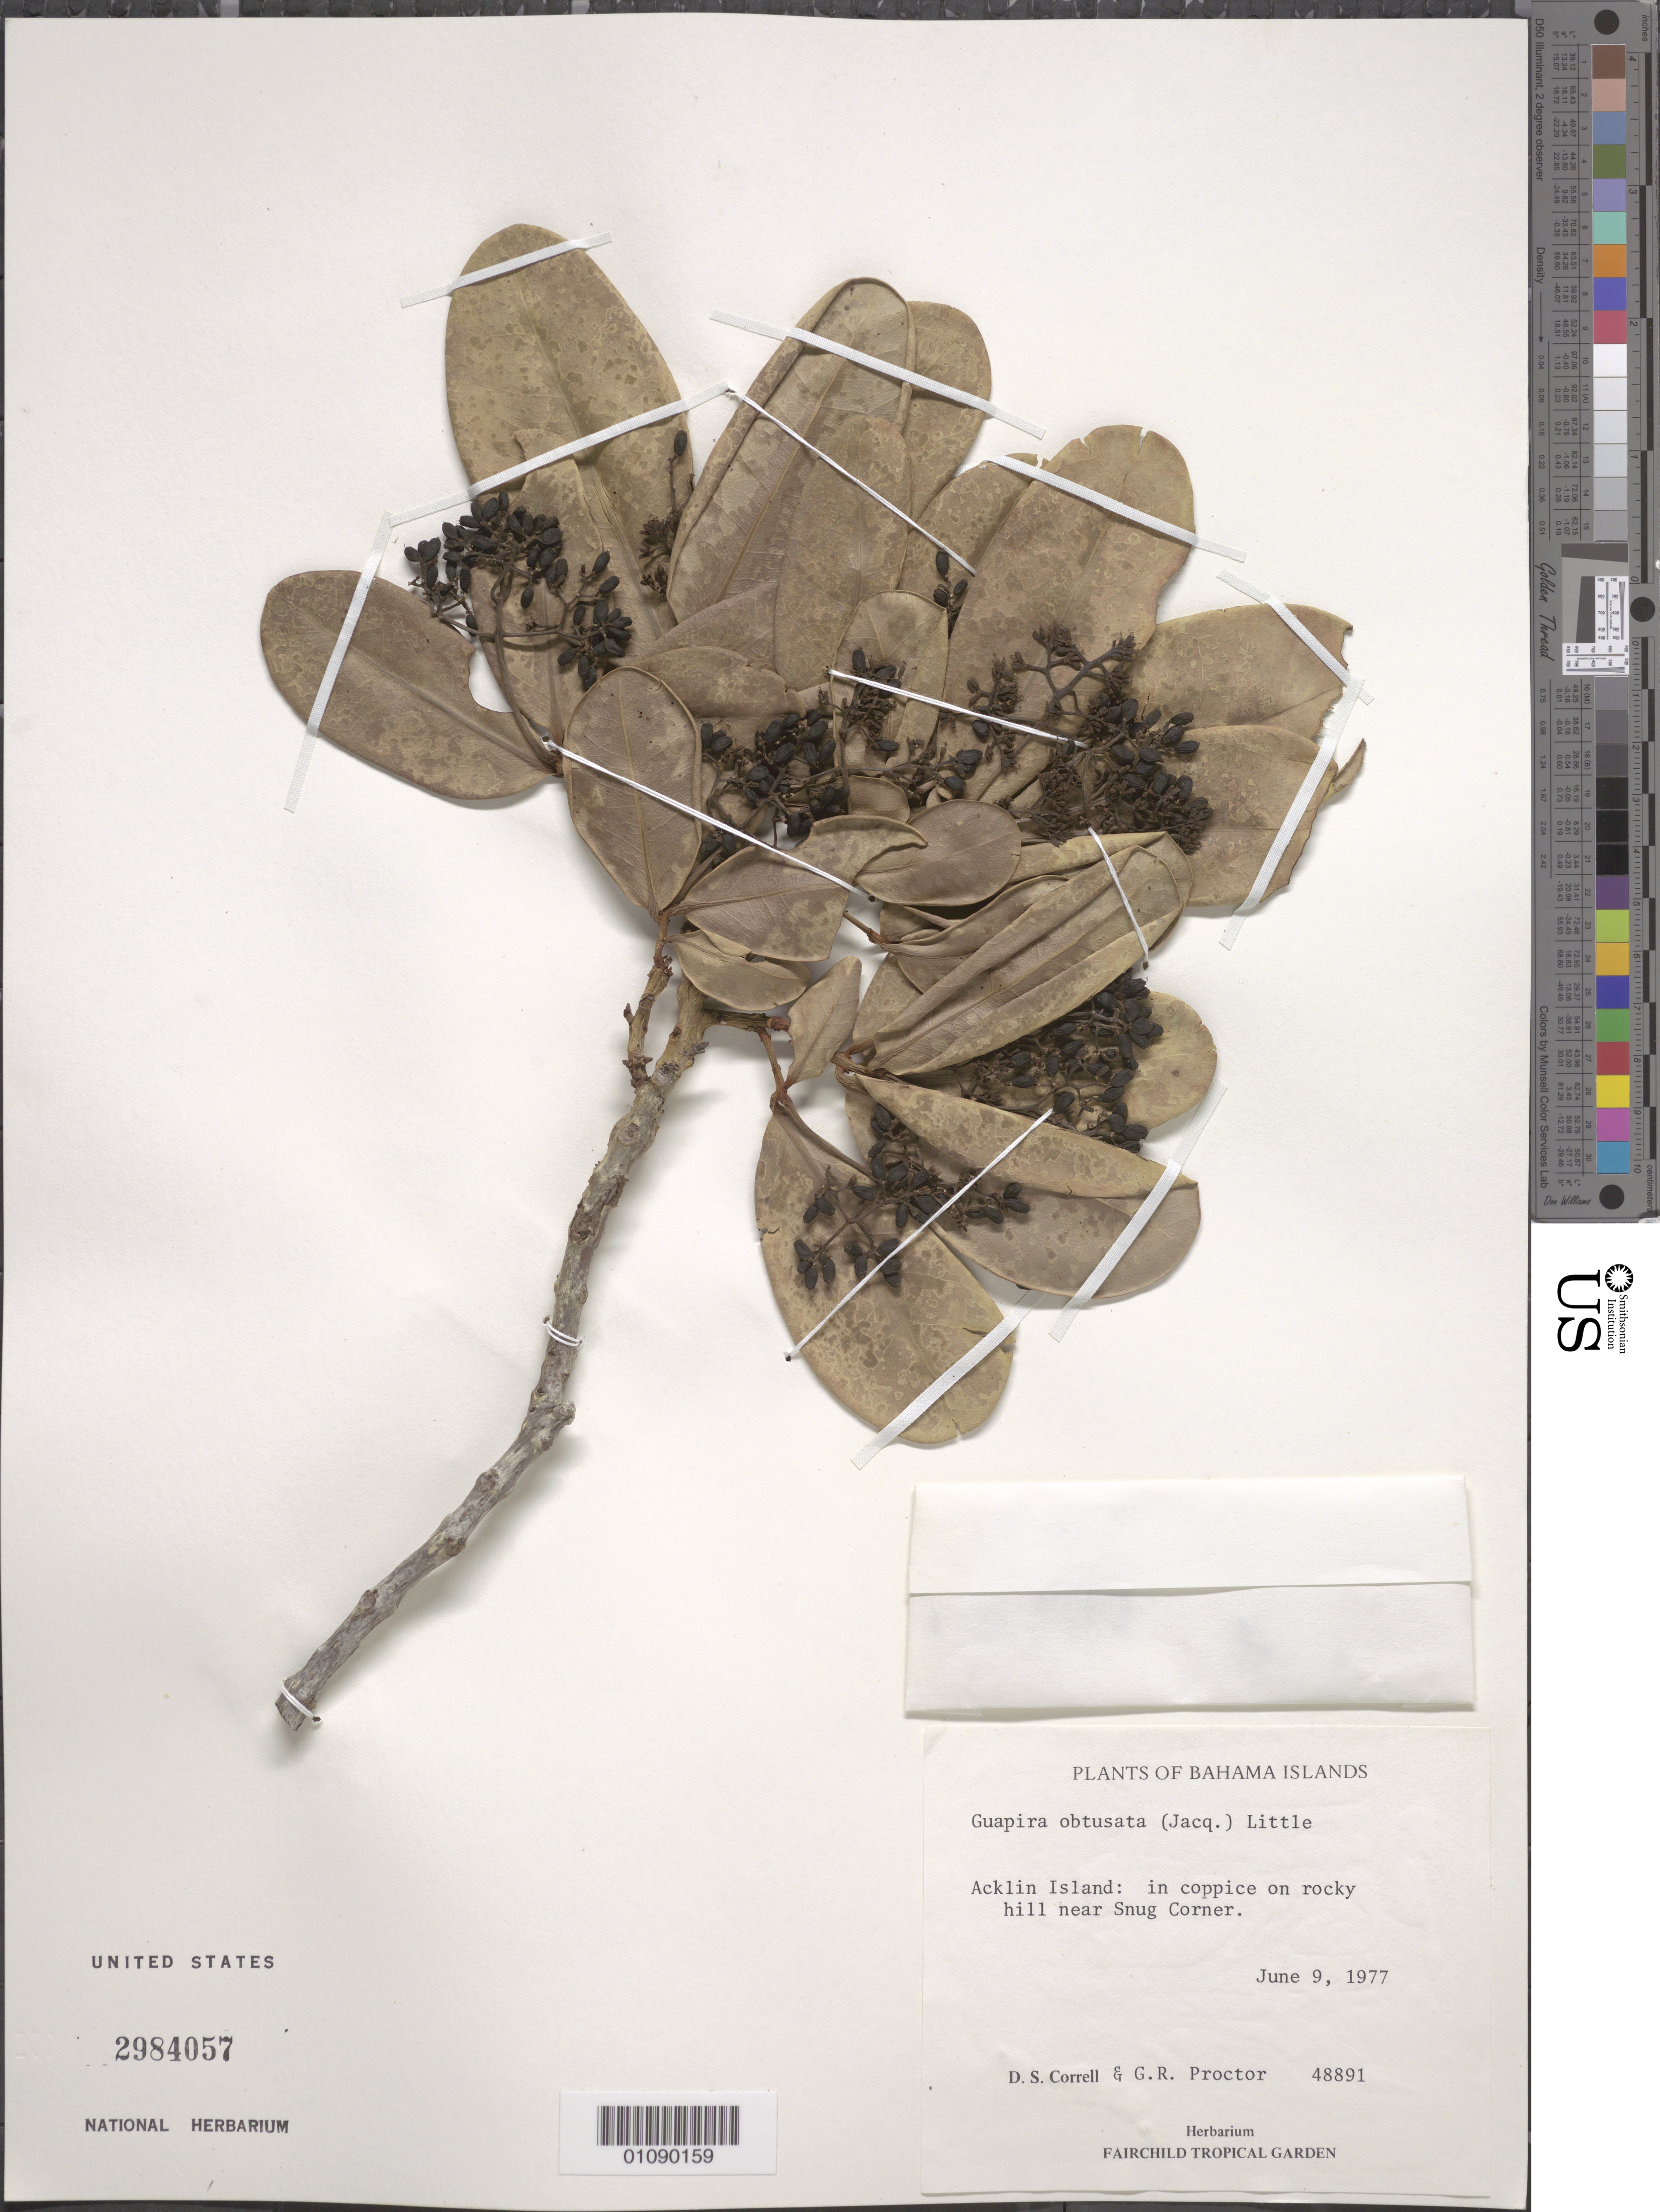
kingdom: Plantae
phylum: Tracheophyta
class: Magnoliopsida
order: Caryophyllales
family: Nyctaginaceae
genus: Guapira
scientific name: Guapira obtusata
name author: (Jacq.) Little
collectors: D. S. Correll & G. R. Proctor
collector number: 48891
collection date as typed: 09 Jun 1977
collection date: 1977-06-09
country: Bahamas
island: Acklin's I.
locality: Acklin Island: in coppice on rocky hill near Snug Corner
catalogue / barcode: US 2984057